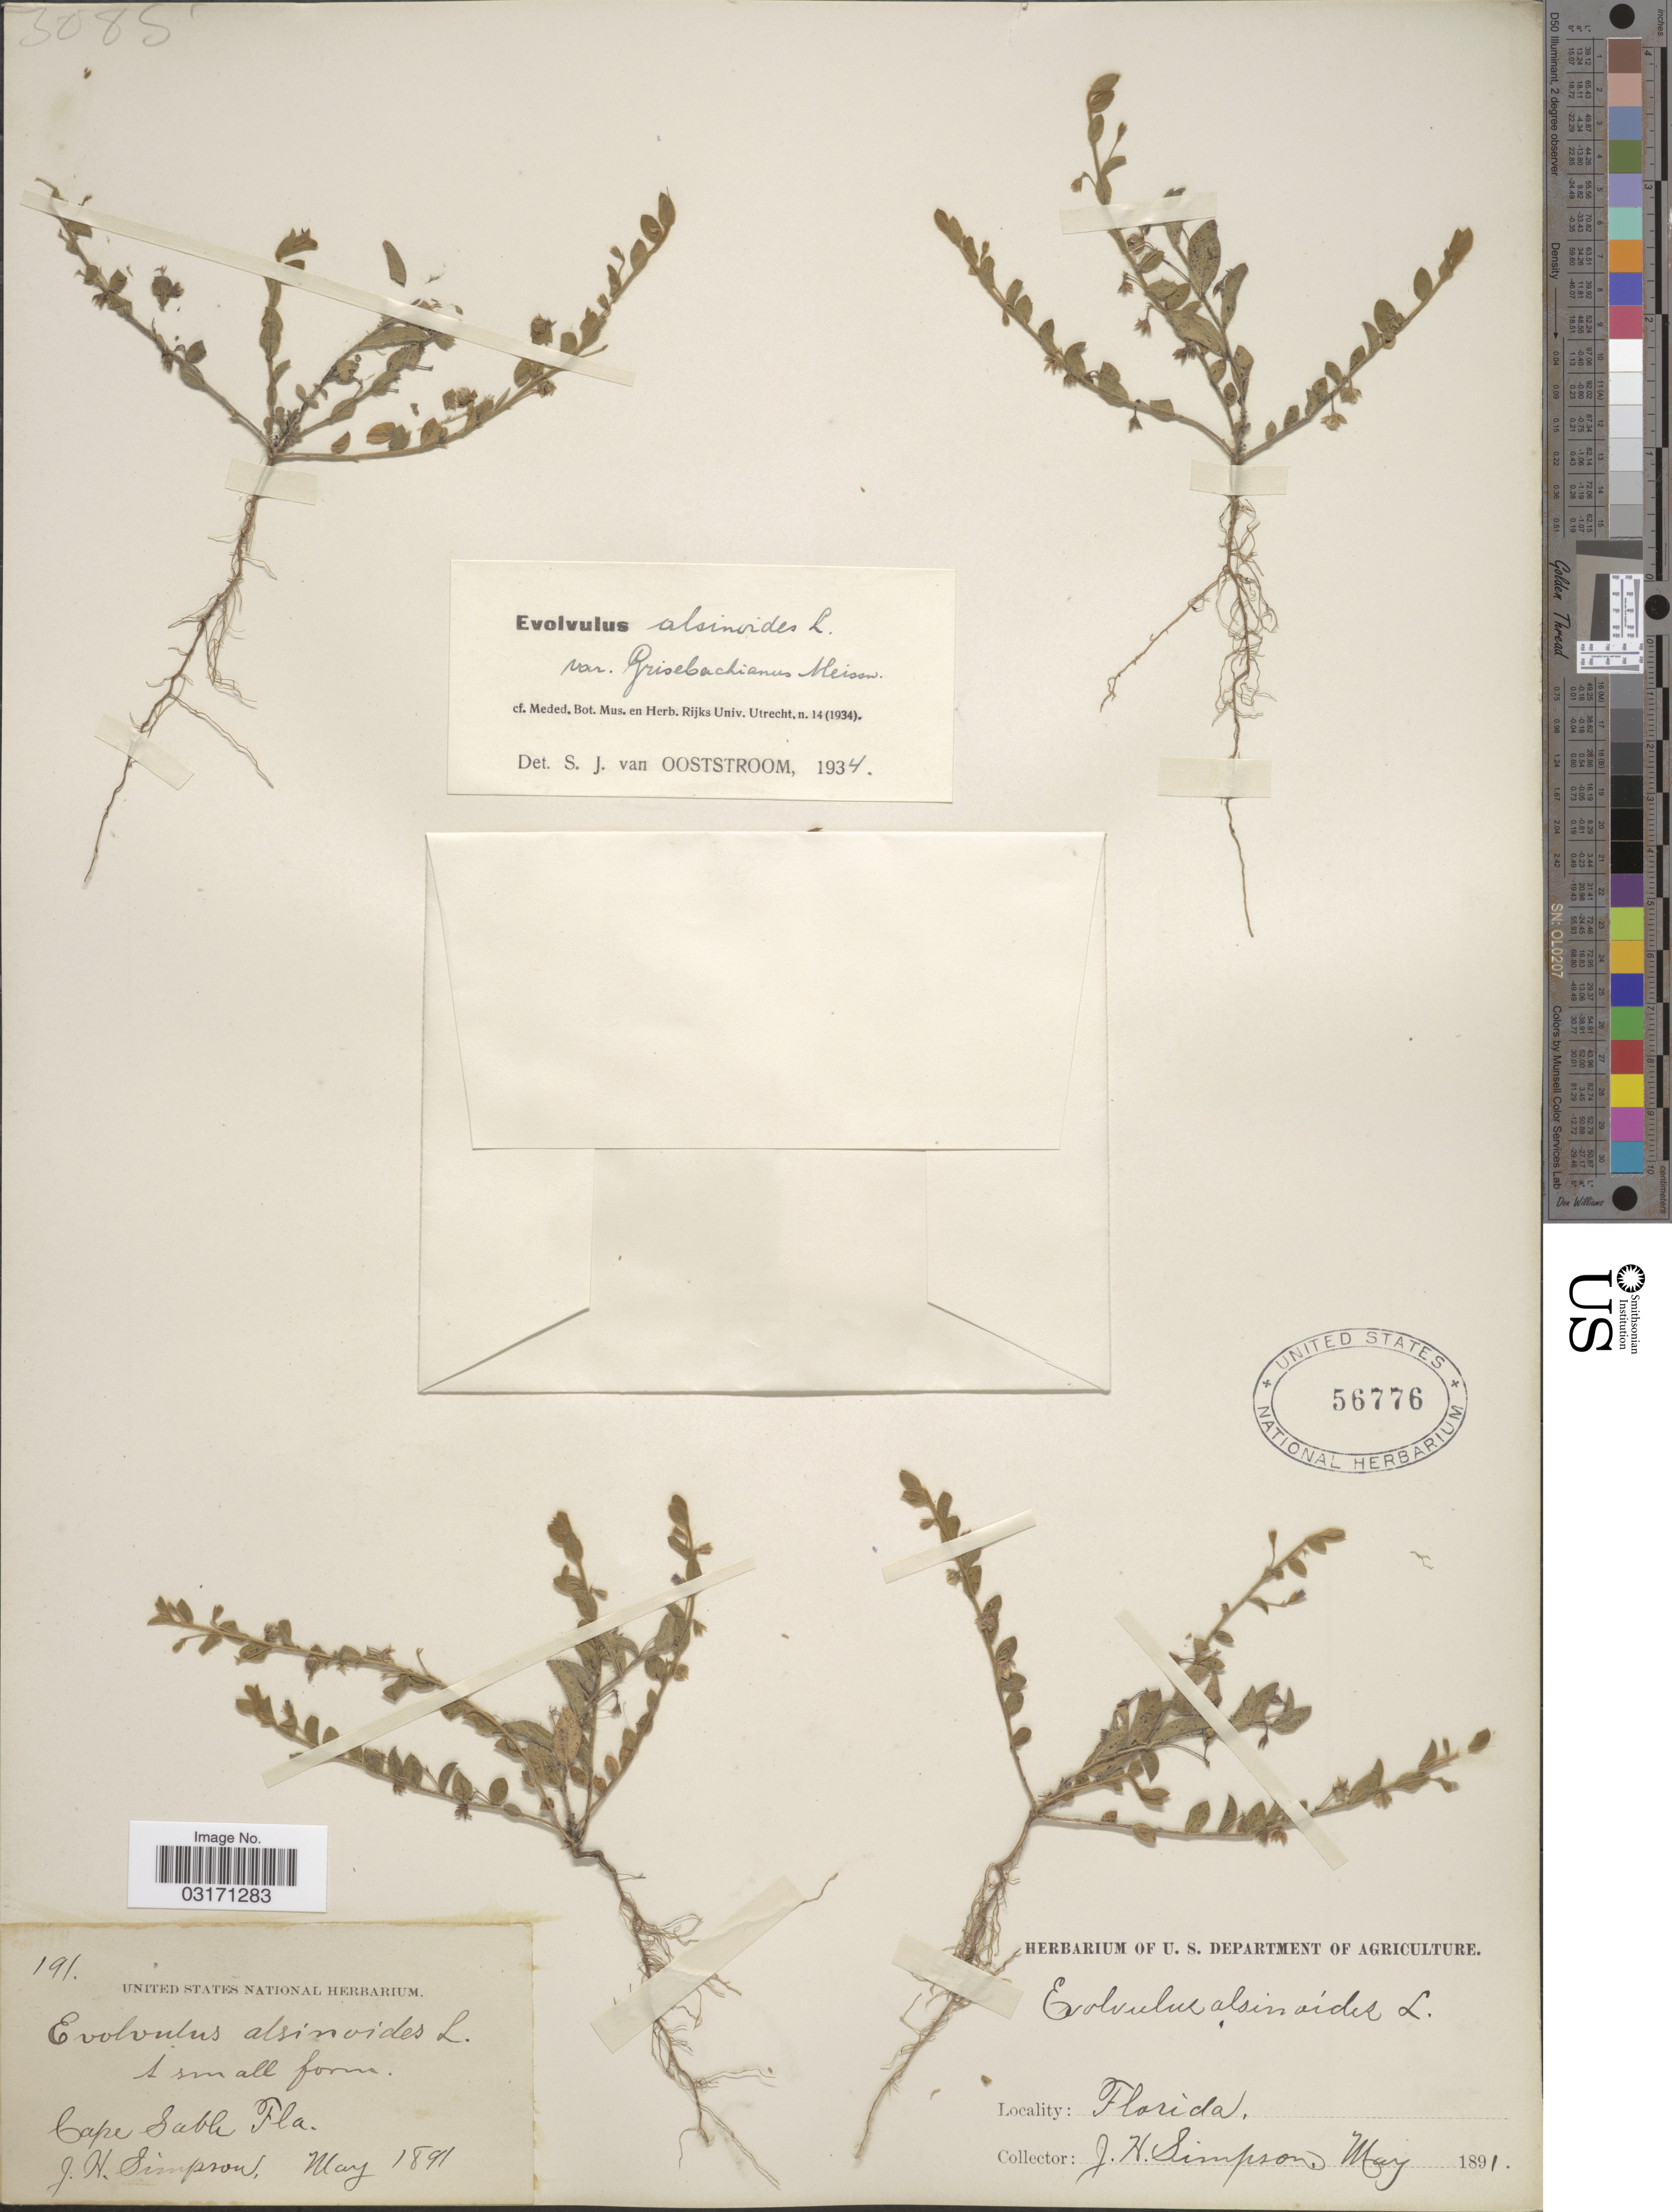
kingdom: Plantae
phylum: Tracheophyta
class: Magnoliopsida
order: Solanales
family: Convolvulaceae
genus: Evolvulus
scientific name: Evolvulus alsinoides var. grisebachianus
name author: Meisn.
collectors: J. H. Simpson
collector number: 191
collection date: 1891-05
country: United States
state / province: Florida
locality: Cape Sable.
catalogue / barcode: US 56776